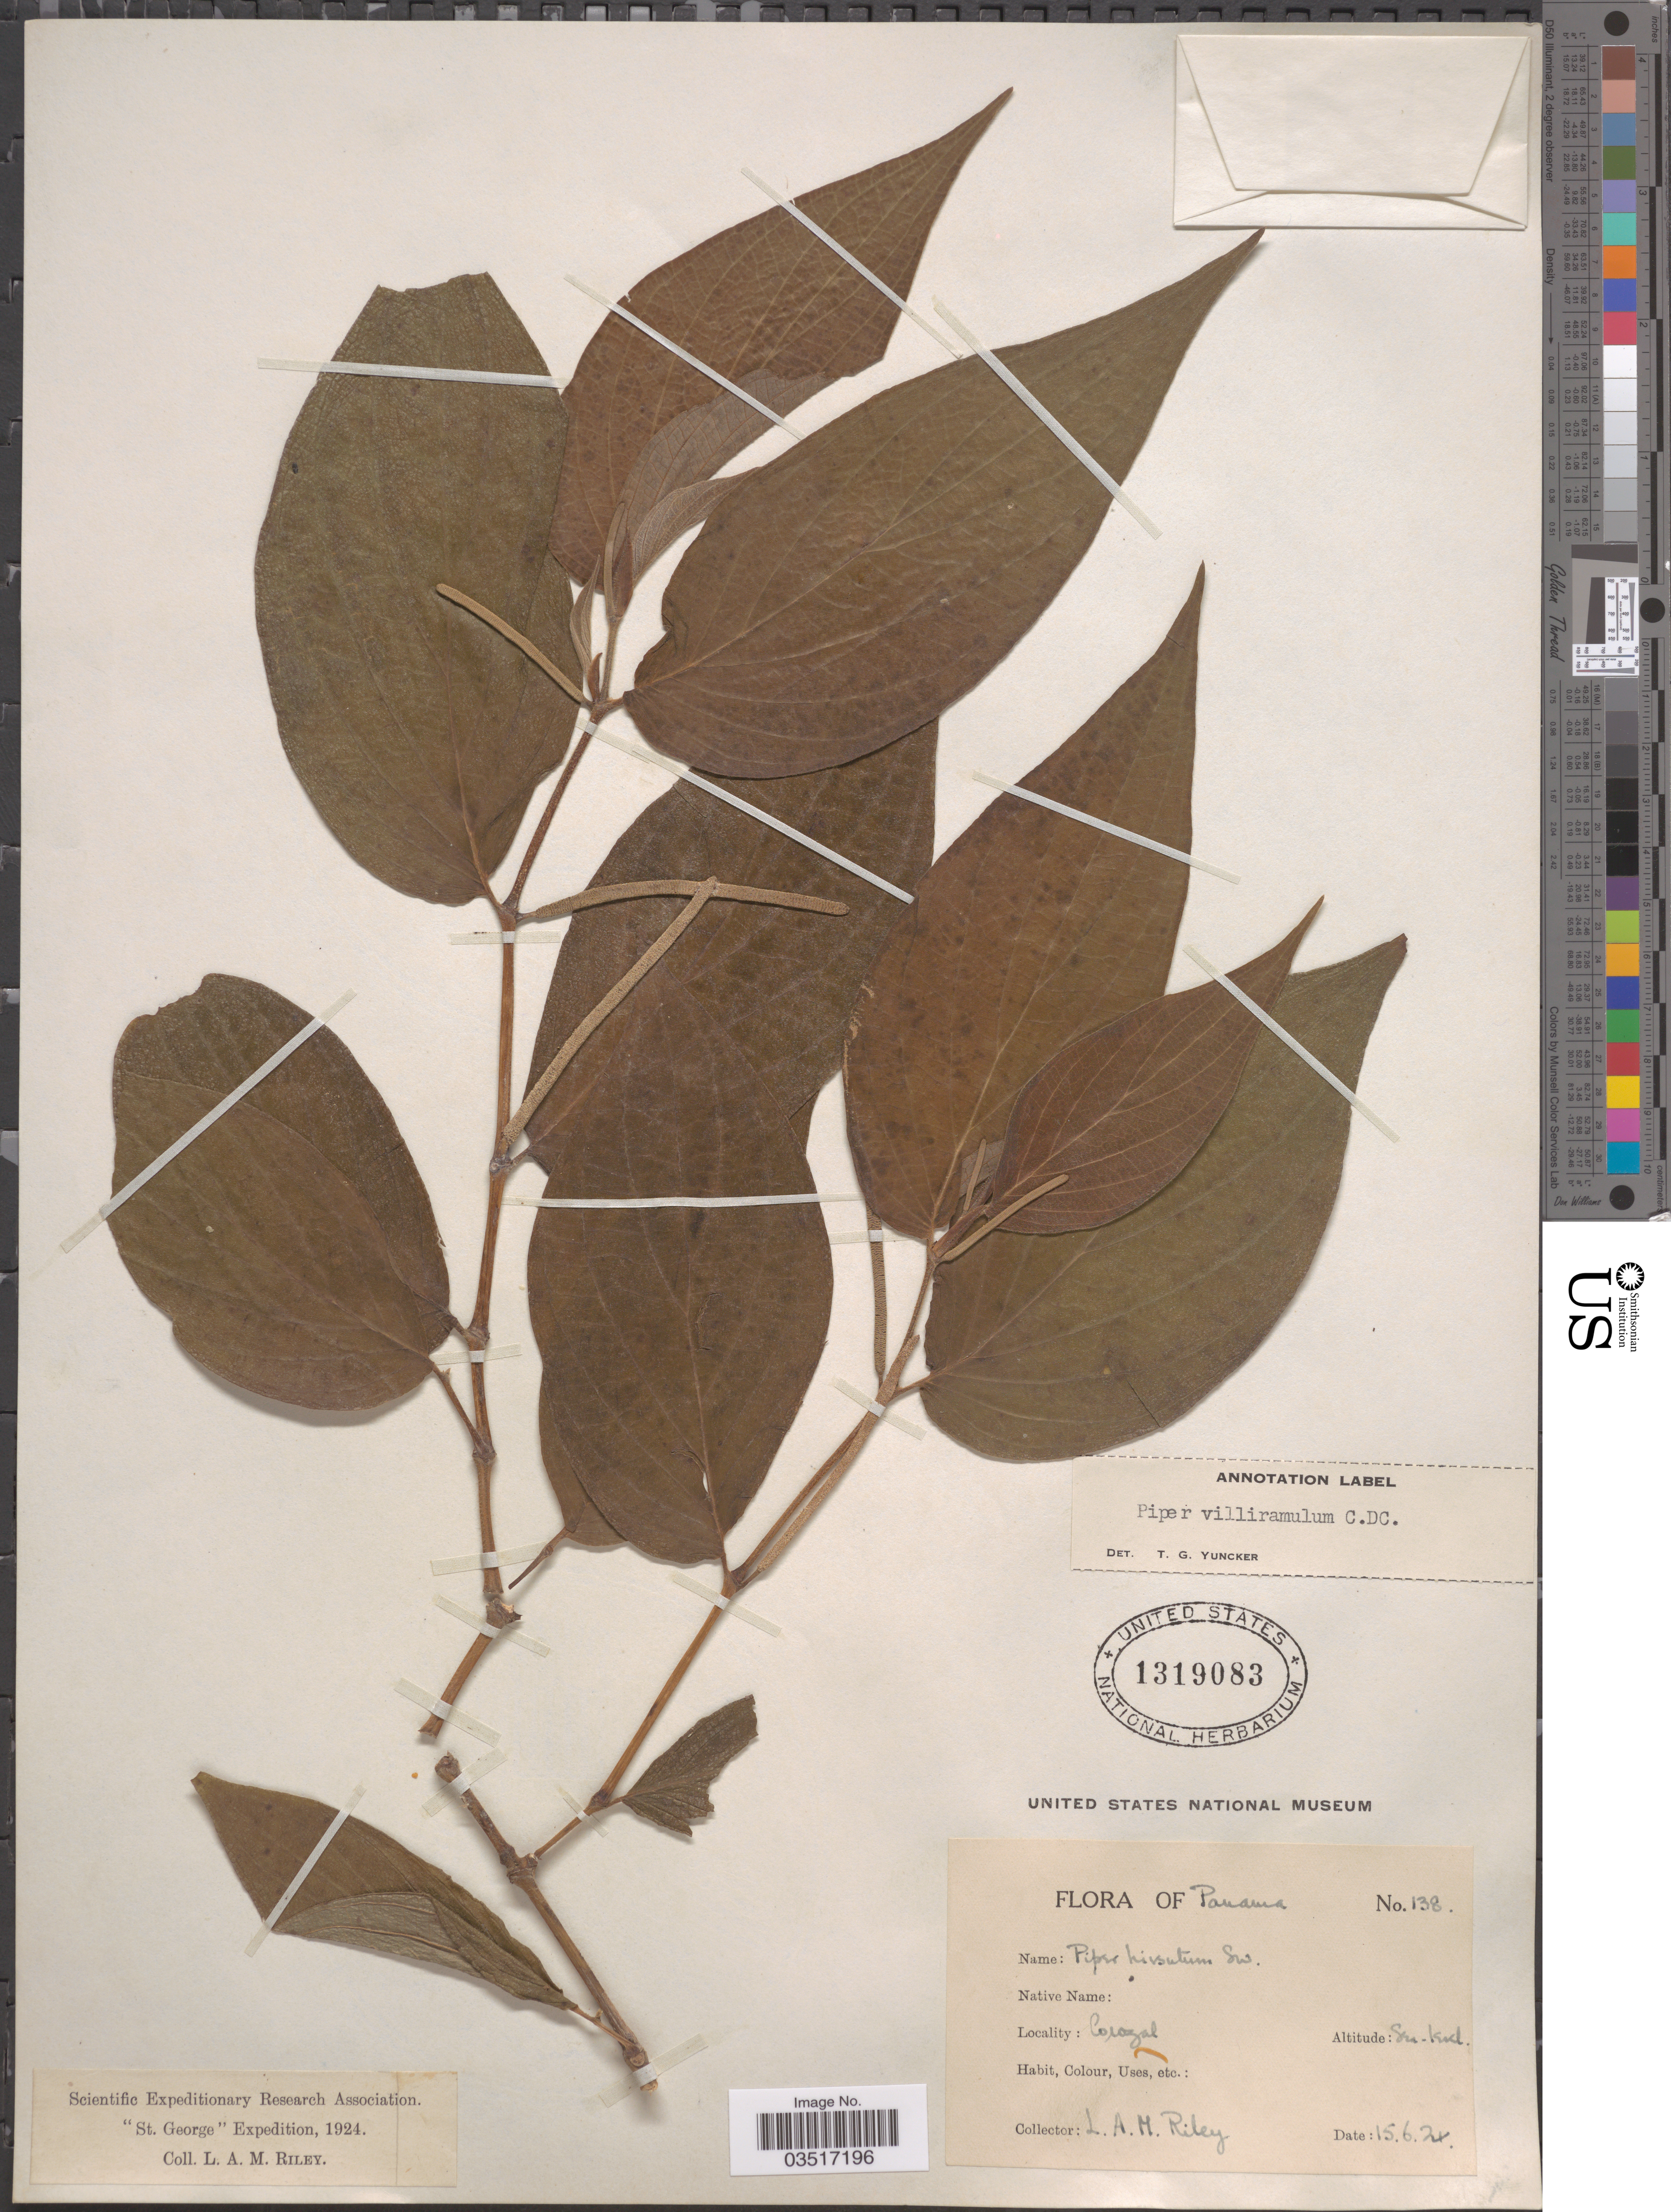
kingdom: Plantae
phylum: Tracheophyta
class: Magnoliopsida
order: Piperales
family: Piperaceae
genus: Piper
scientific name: Piper villiramulum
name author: C. DC.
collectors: L. A. M. Riley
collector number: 138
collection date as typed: Transcribed d/m/y: 15/6/21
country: Panama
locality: Corozal.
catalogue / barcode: US 1319083